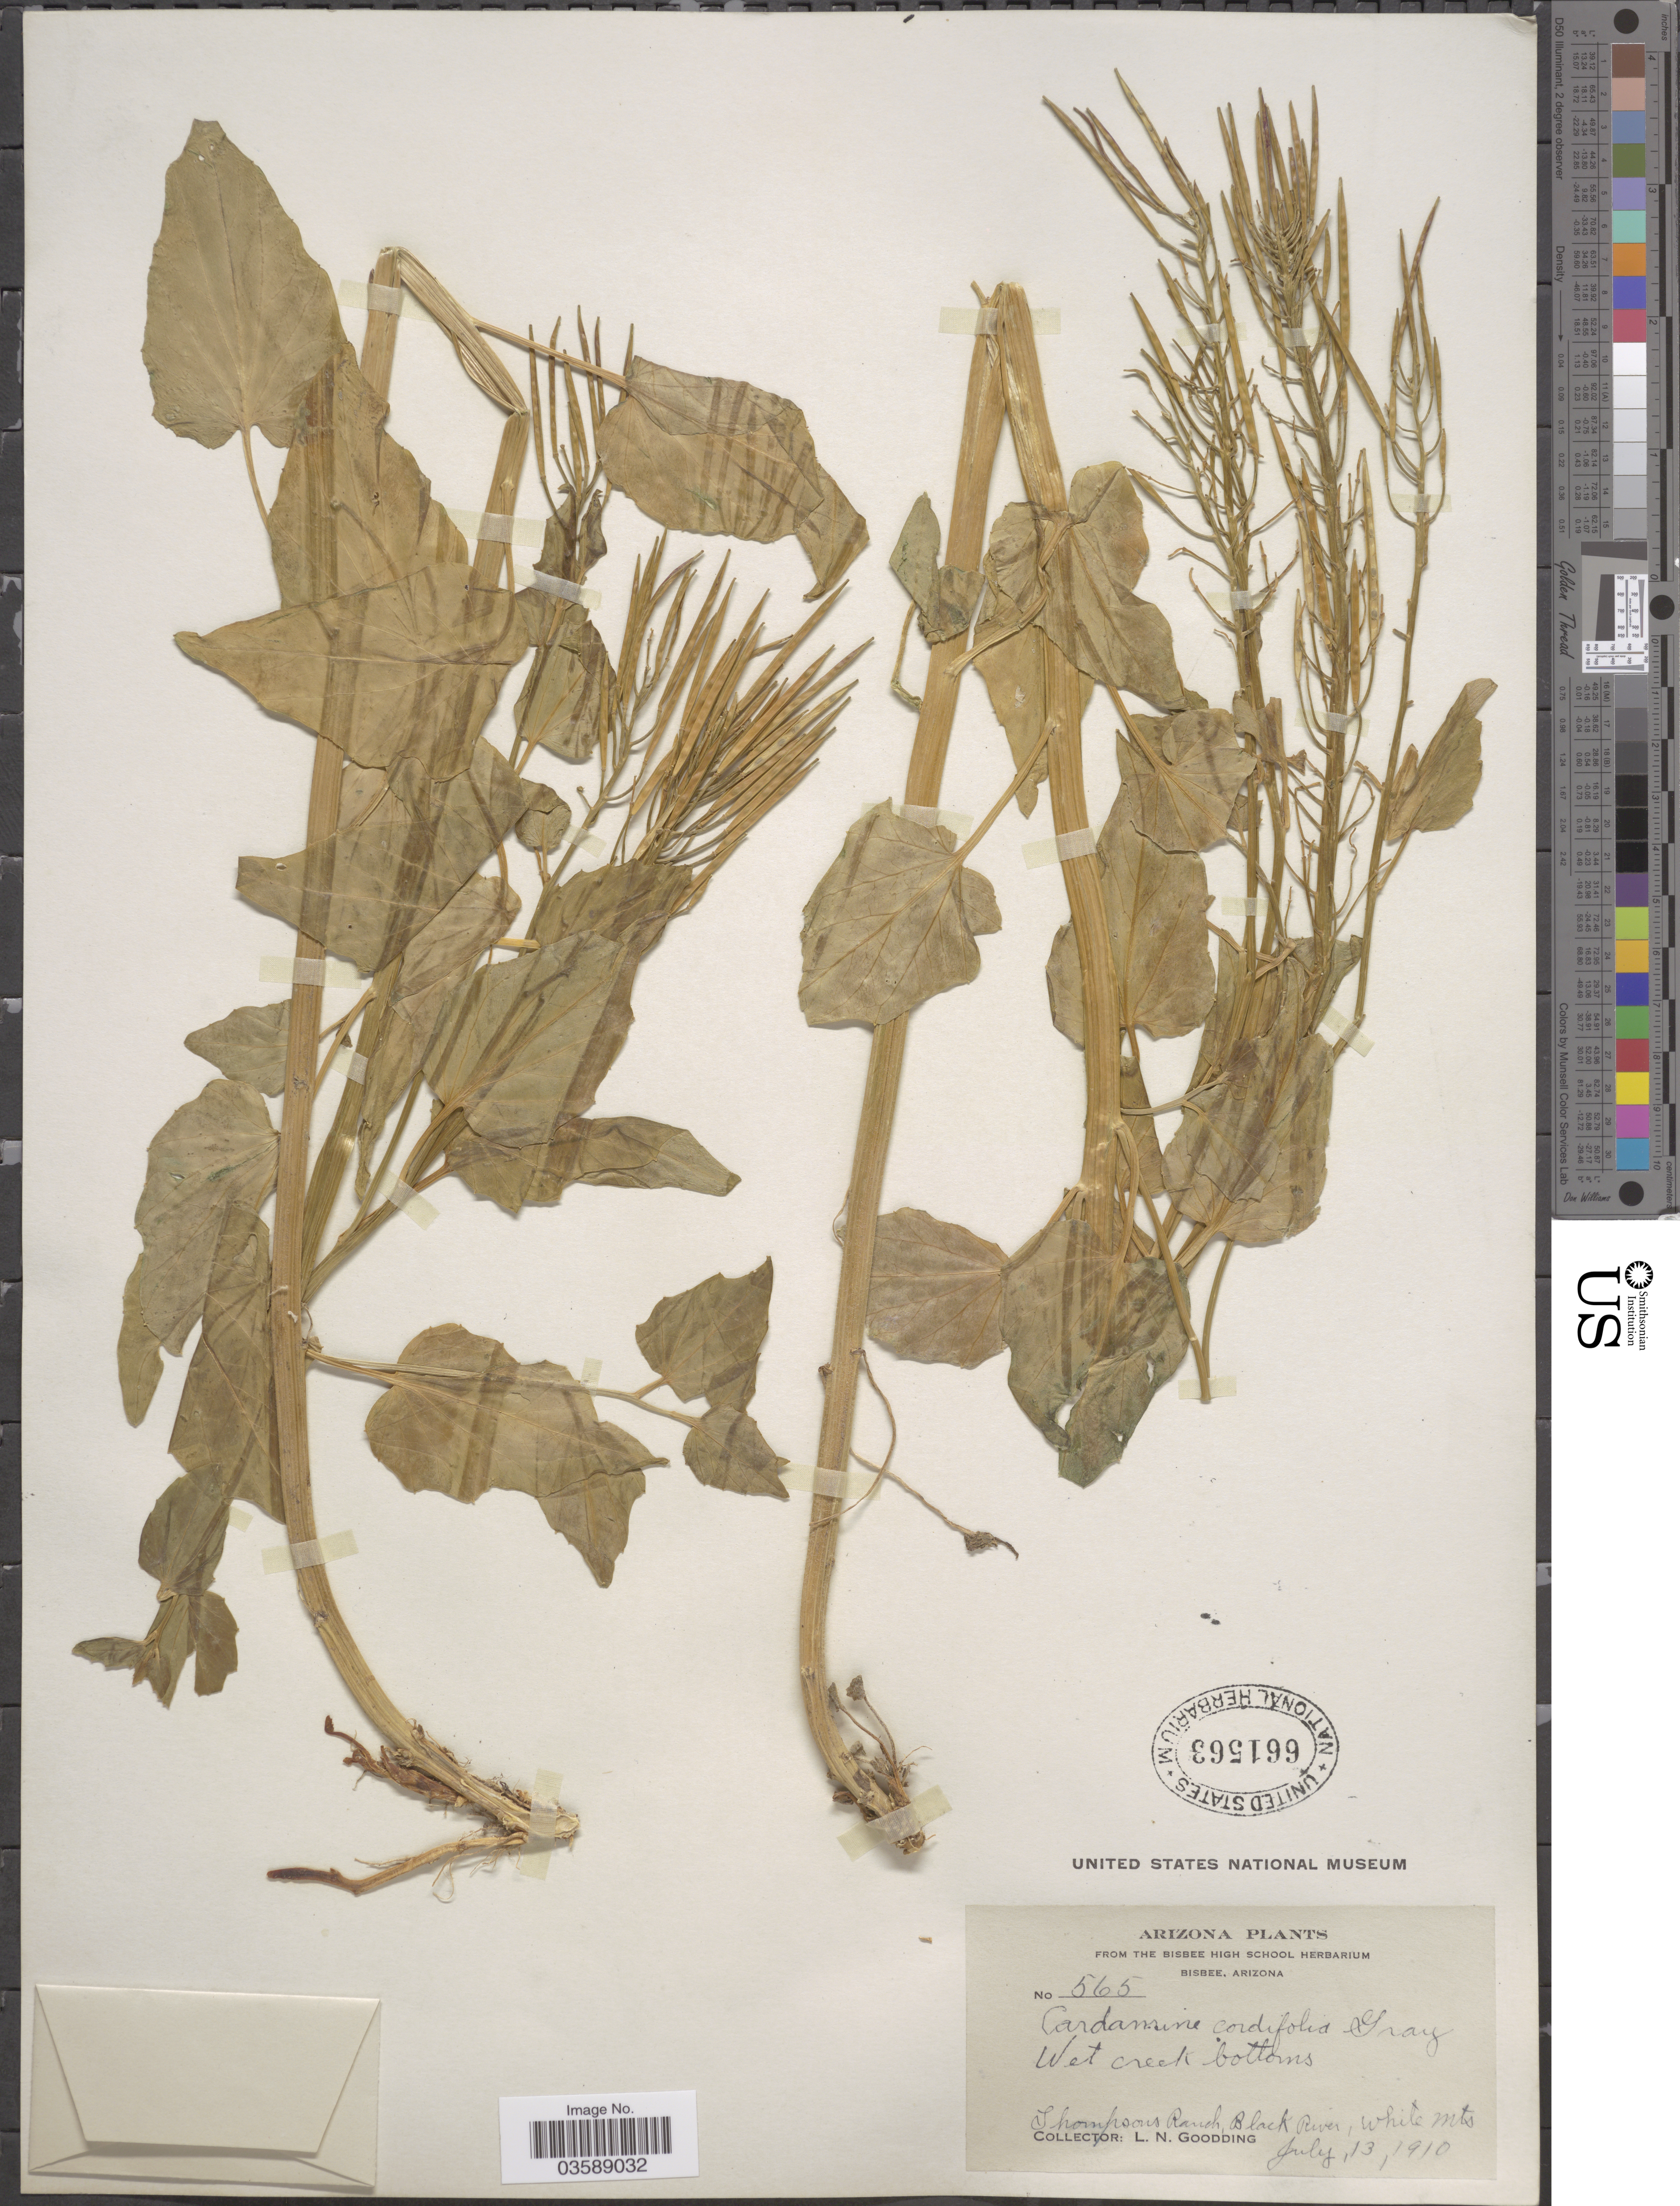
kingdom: Plantae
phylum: Tracheophyta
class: Magnoliopsida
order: Brassicales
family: Brassicaceae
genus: Cardamine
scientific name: Cardamine cordifolia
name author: A. Gray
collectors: L. N. Goodding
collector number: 565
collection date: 1910-07-13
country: United States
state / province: Arizona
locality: Wet creek bottoms. Thompsons Ranch, Black River, White Mts.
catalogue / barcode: US 661563